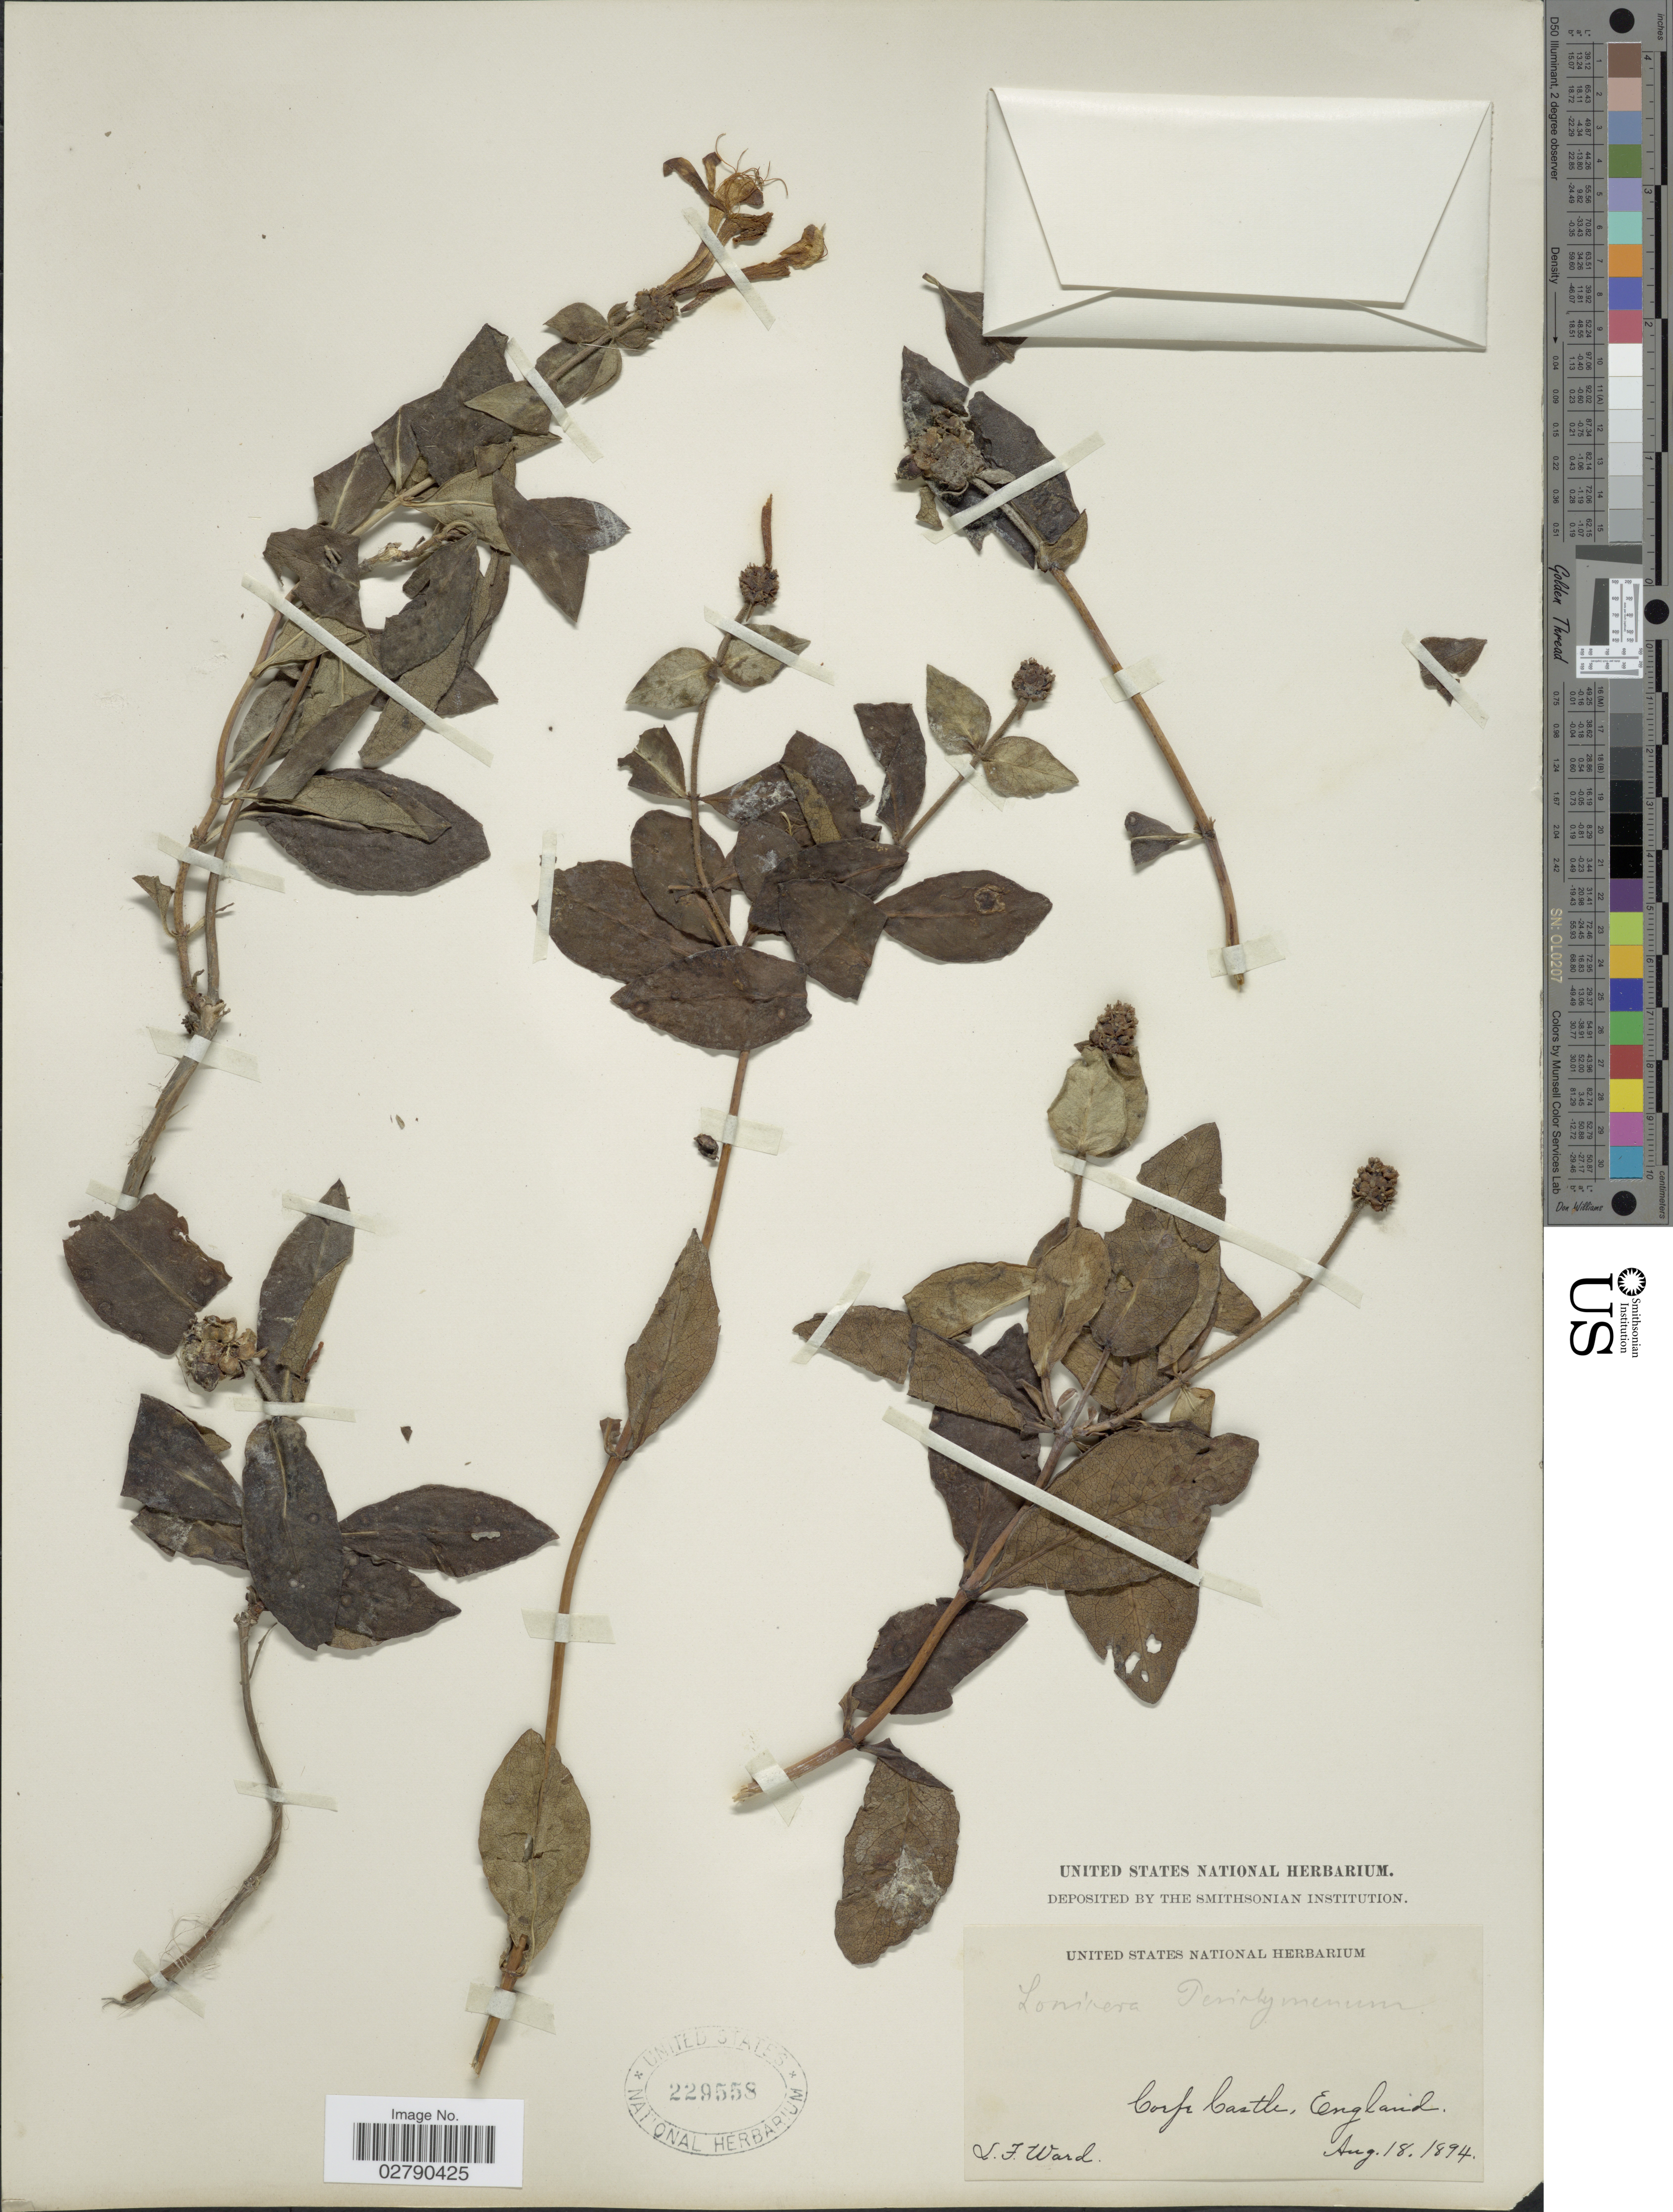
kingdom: Plantae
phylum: Tracheophyta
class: Magnoliopsida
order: Dipsacales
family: Caprifoliaceae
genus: Lonicera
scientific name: Lonicera periclymenum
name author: L.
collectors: L. Ward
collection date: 1894-08-18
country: United Kingdom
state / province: England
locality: Corfe Castle.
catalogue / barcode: US 229558